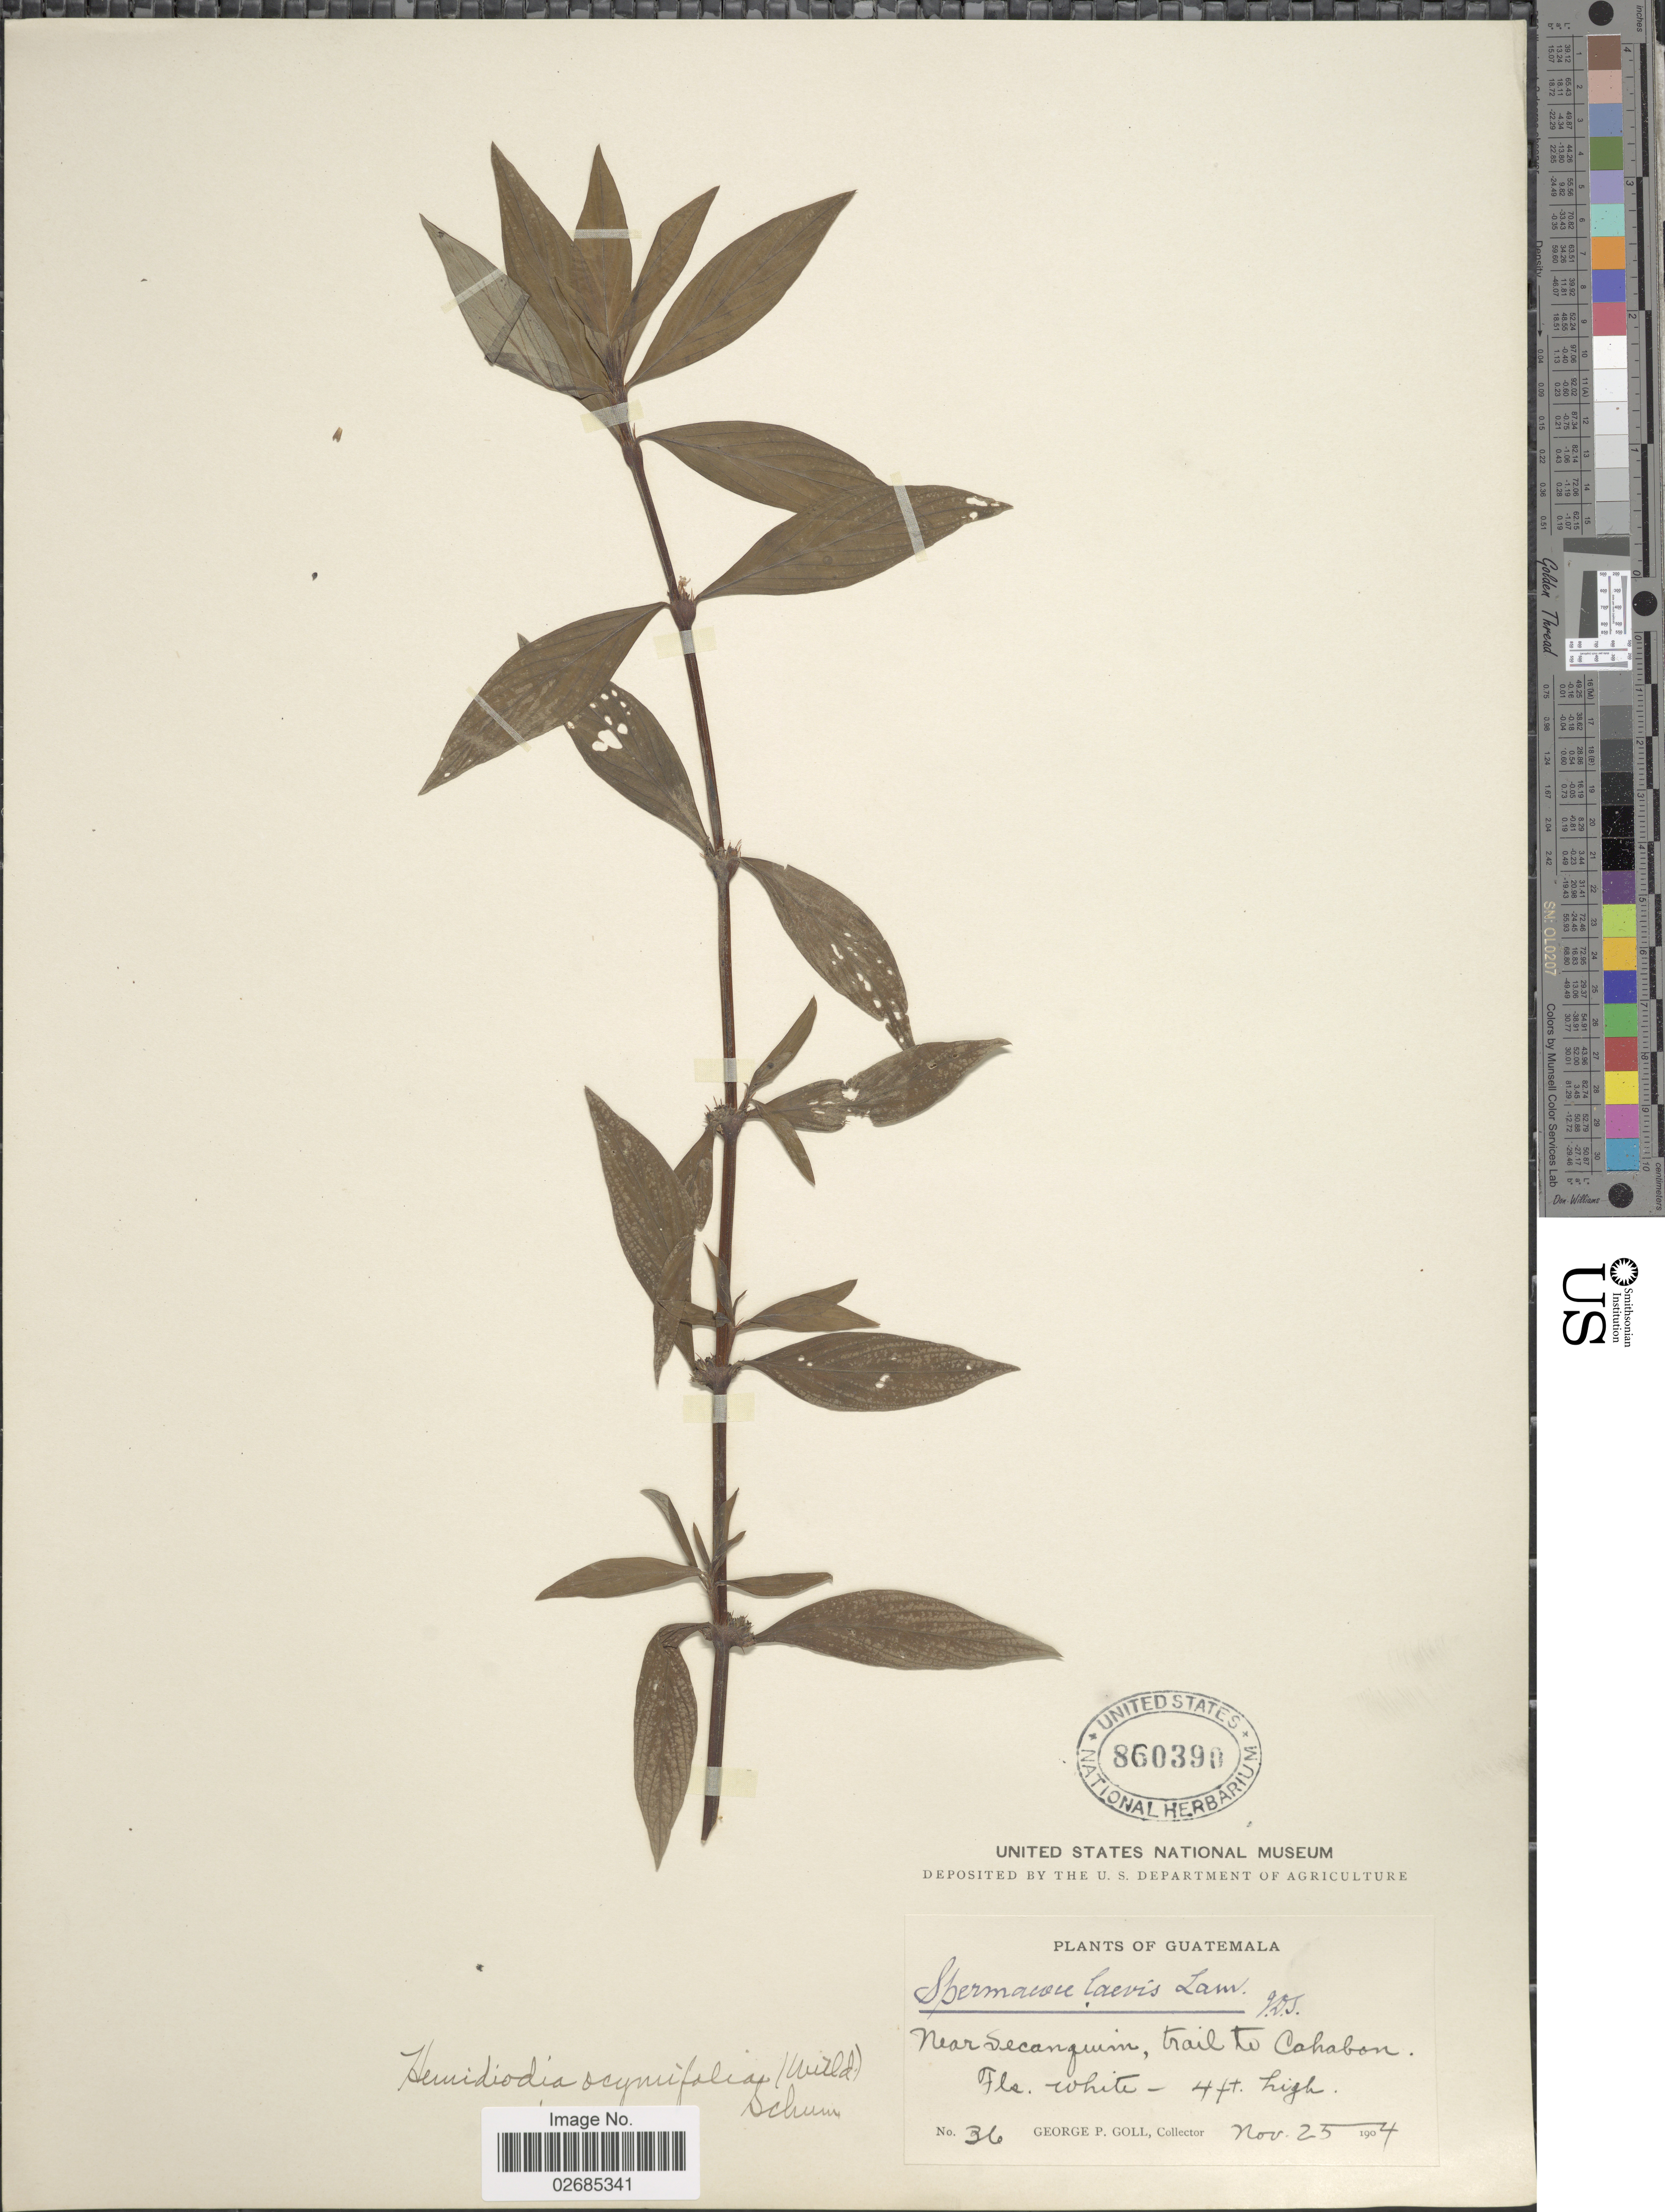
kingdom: Plantae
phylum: Tracheophyta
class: Magnoliopsida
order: Gentianales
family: Rubiaceae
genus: Hemidiodia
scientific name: Hemidiodia ocimifolia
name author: (Willd.) K. Schum.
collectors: G. P. Goll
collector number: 36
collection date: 1904-11-25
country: Guatemala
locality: Near Secanguim, trail to Cohabon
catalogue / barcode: US 860390